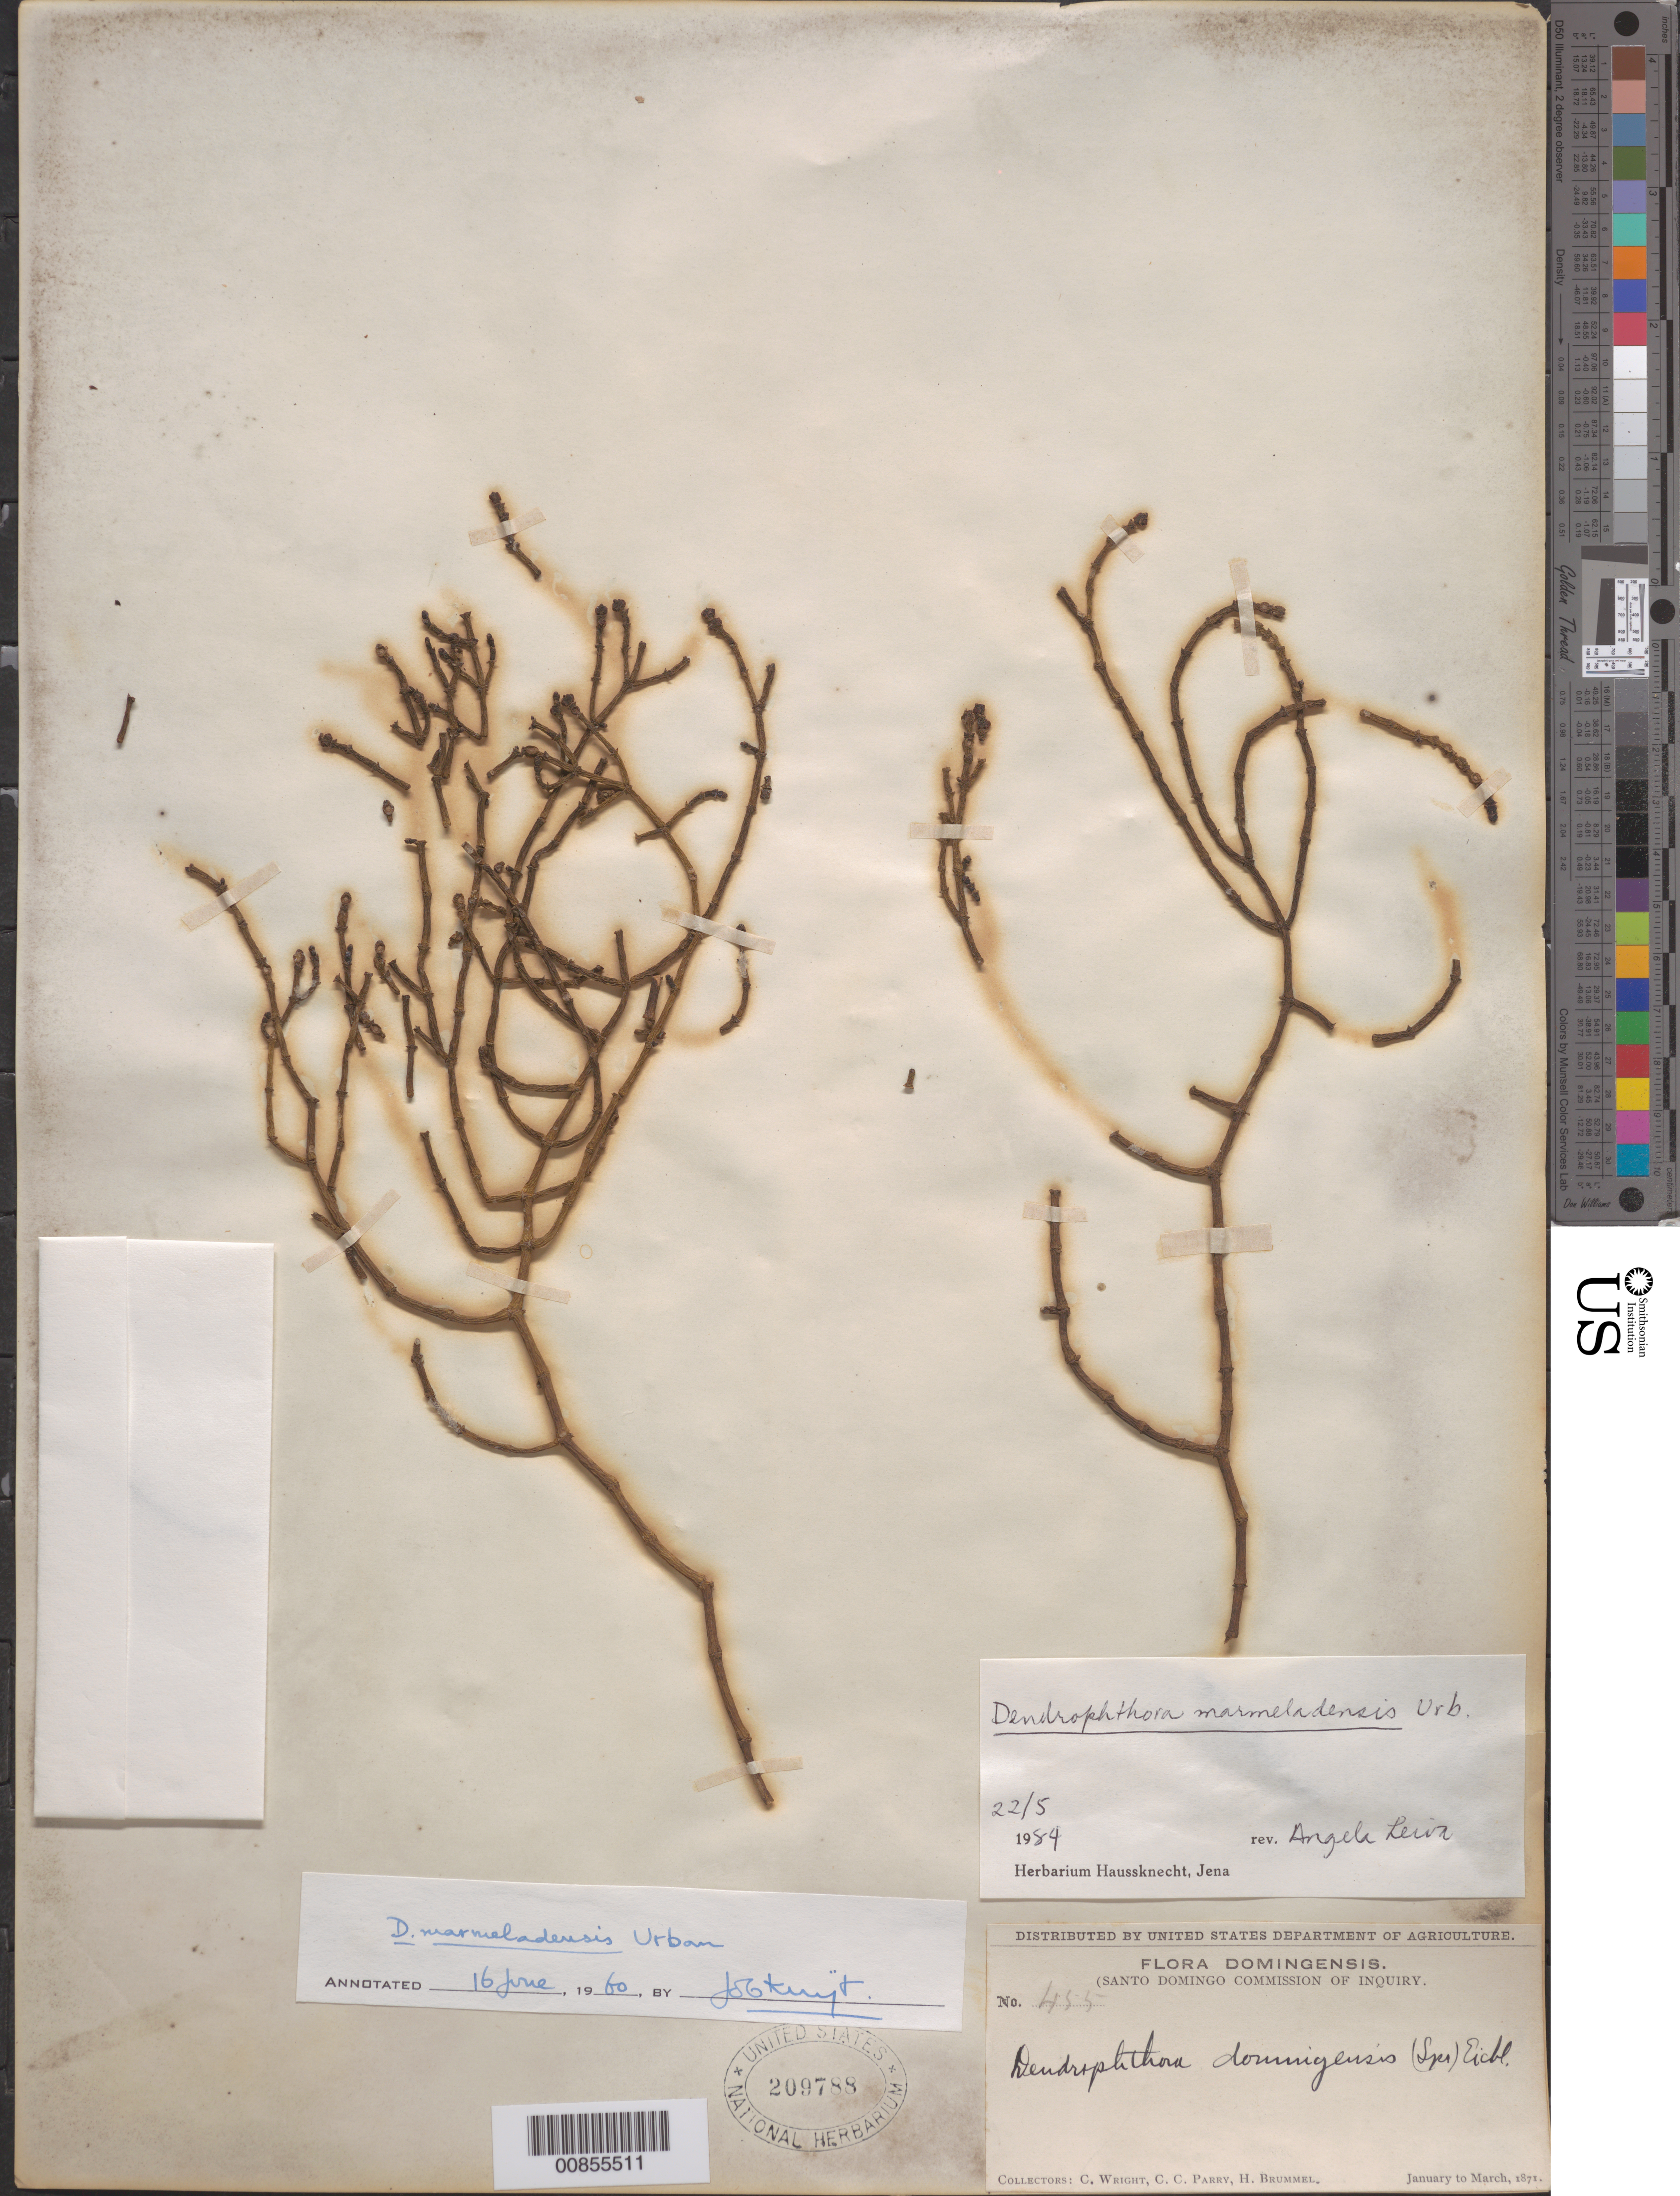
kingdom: Plantae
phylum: Tracheophyta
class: Magnoliopsida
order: Santalales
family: Viscaceae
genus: Dendrophthora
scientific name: Dendrophthora marmeladensis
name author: Urb.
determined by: Leiva, A.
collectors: C. Wright, C. C. Parry & H. Brummel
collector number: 455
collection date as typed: Jan 1871 to -- Mar 1871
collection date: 1871-01/1871-03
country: Dominican Republic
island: Hispaniola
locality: Dominican Republic.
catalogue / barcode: US 209788